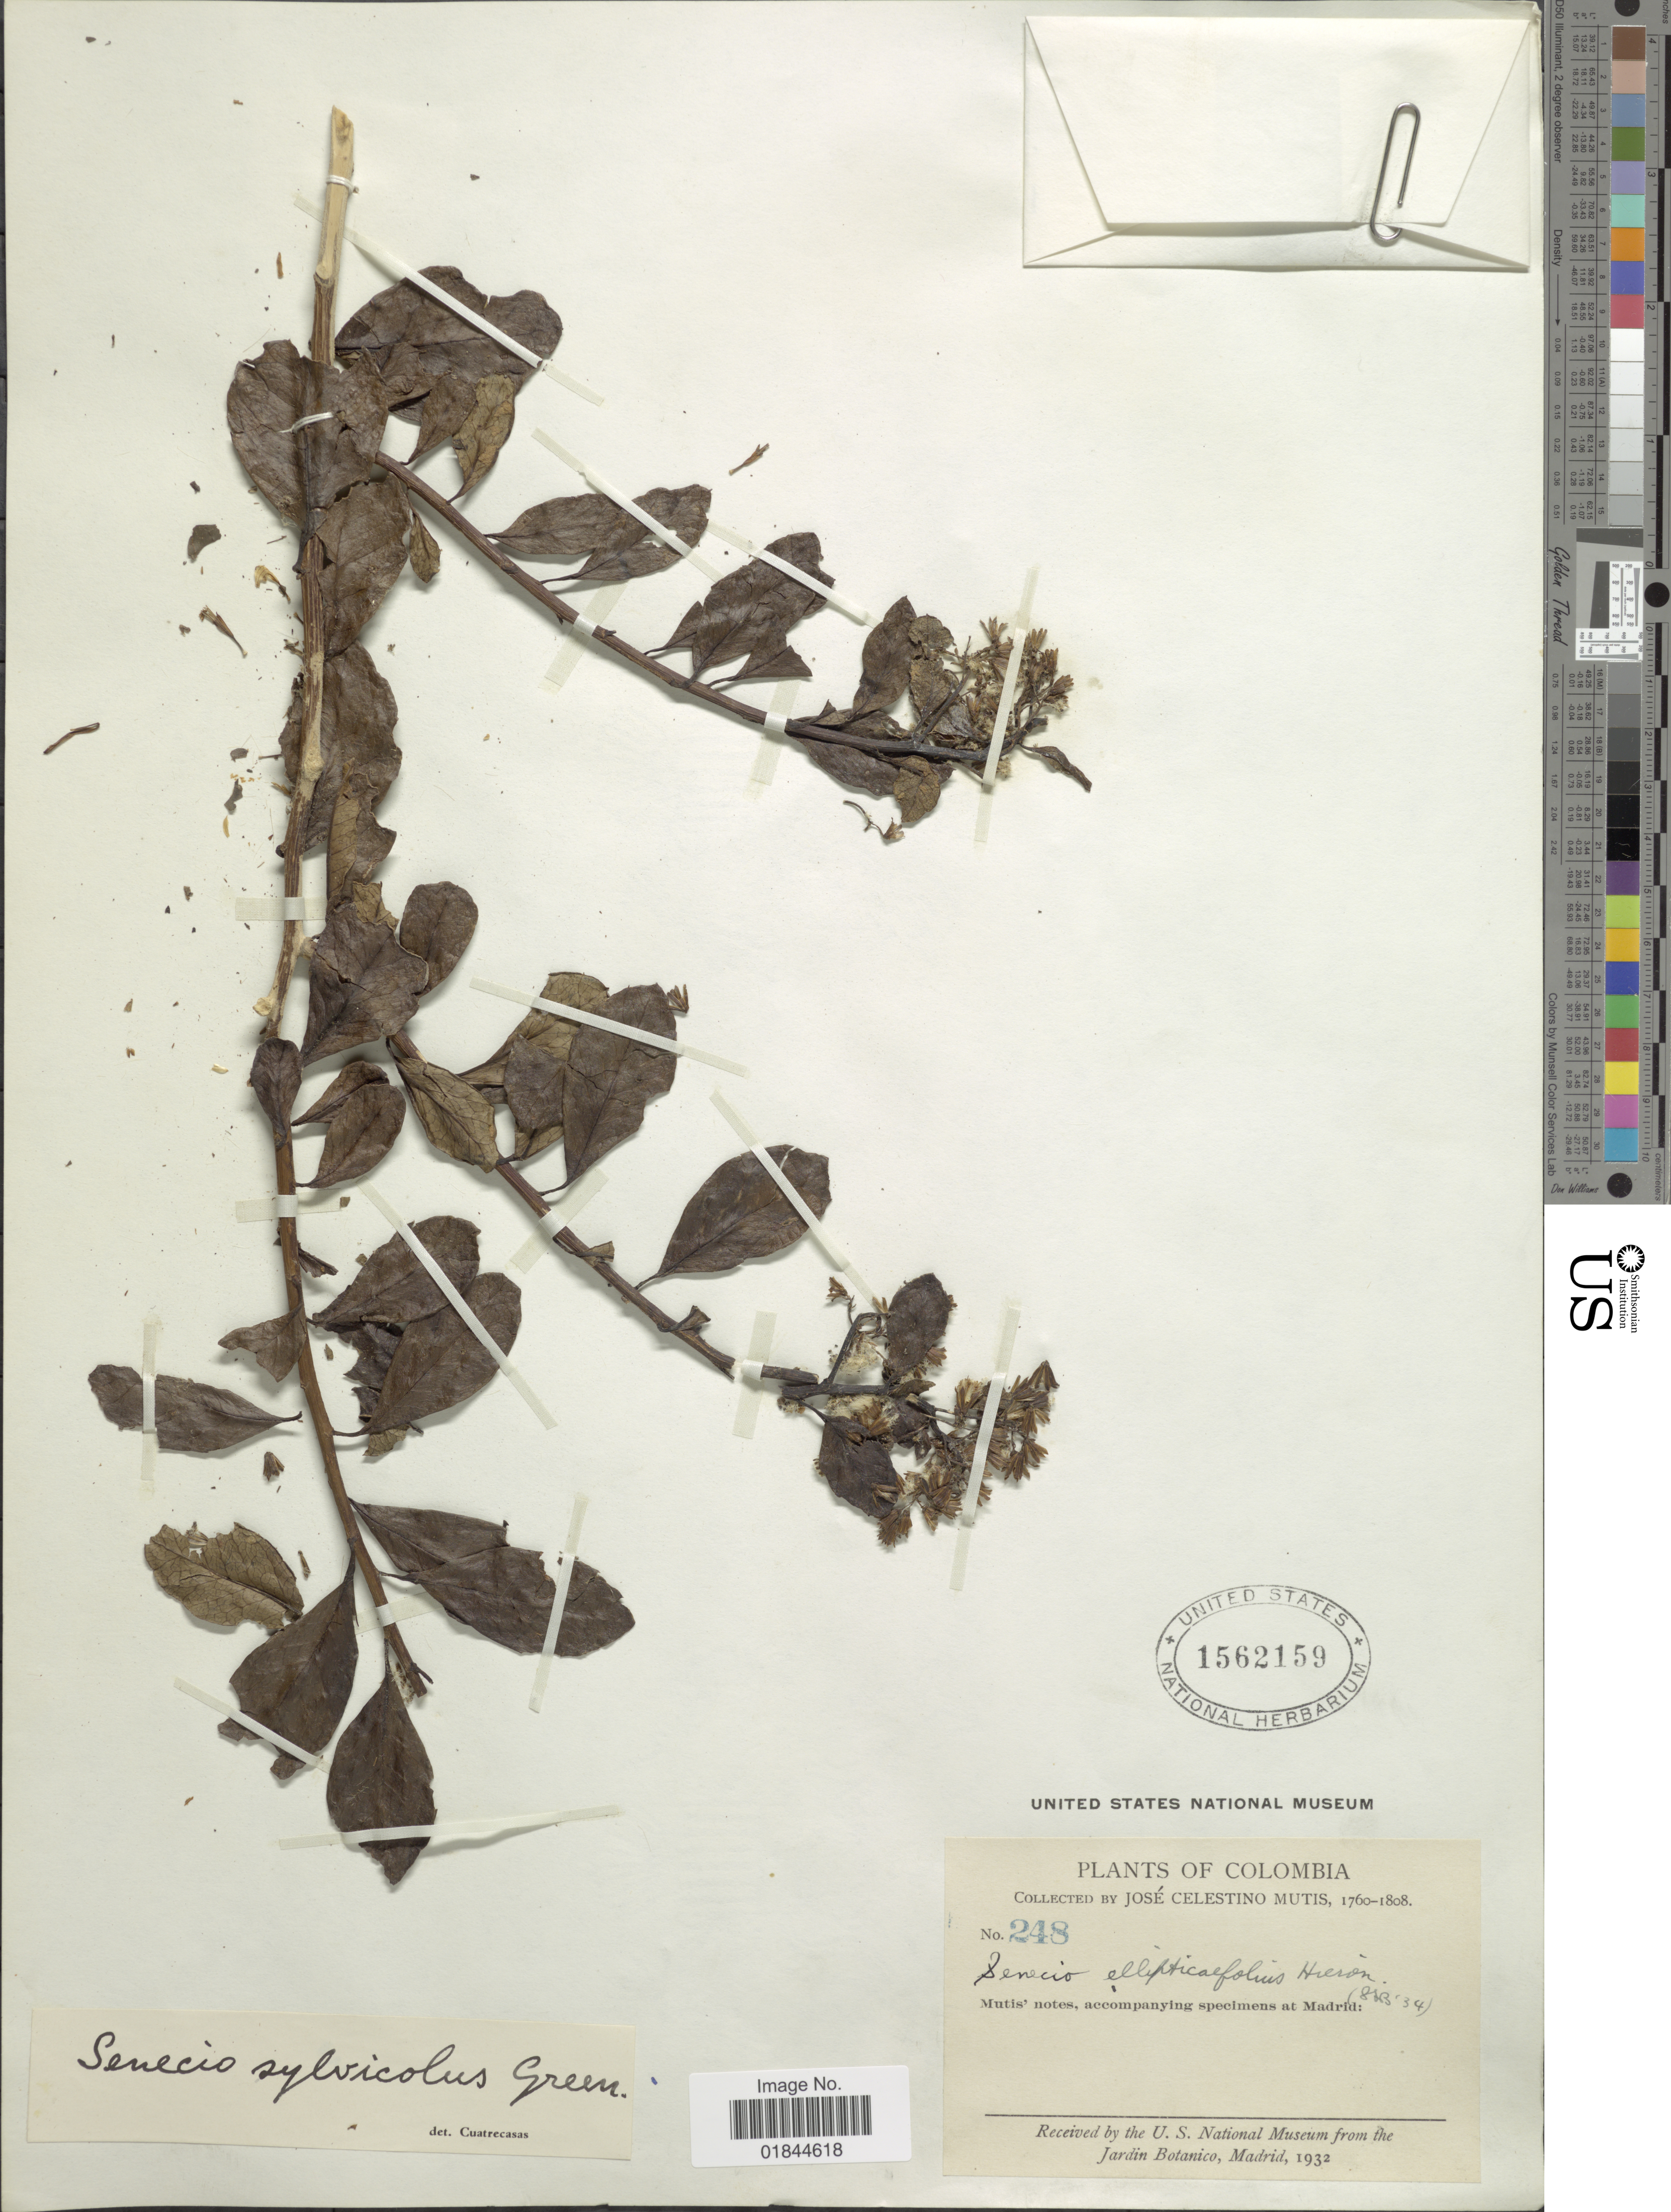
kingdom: Plantae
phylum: Tracheophyta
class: Magnoliopsida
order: Asterales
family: Asteraceae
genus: Pentacalia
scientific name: Pentacalia sylvicola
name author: (Greenm.) Cuatrec.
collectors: J. C. B. Mutis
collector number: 248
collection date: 1760/1808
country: Colombia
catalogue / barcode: US 1562159